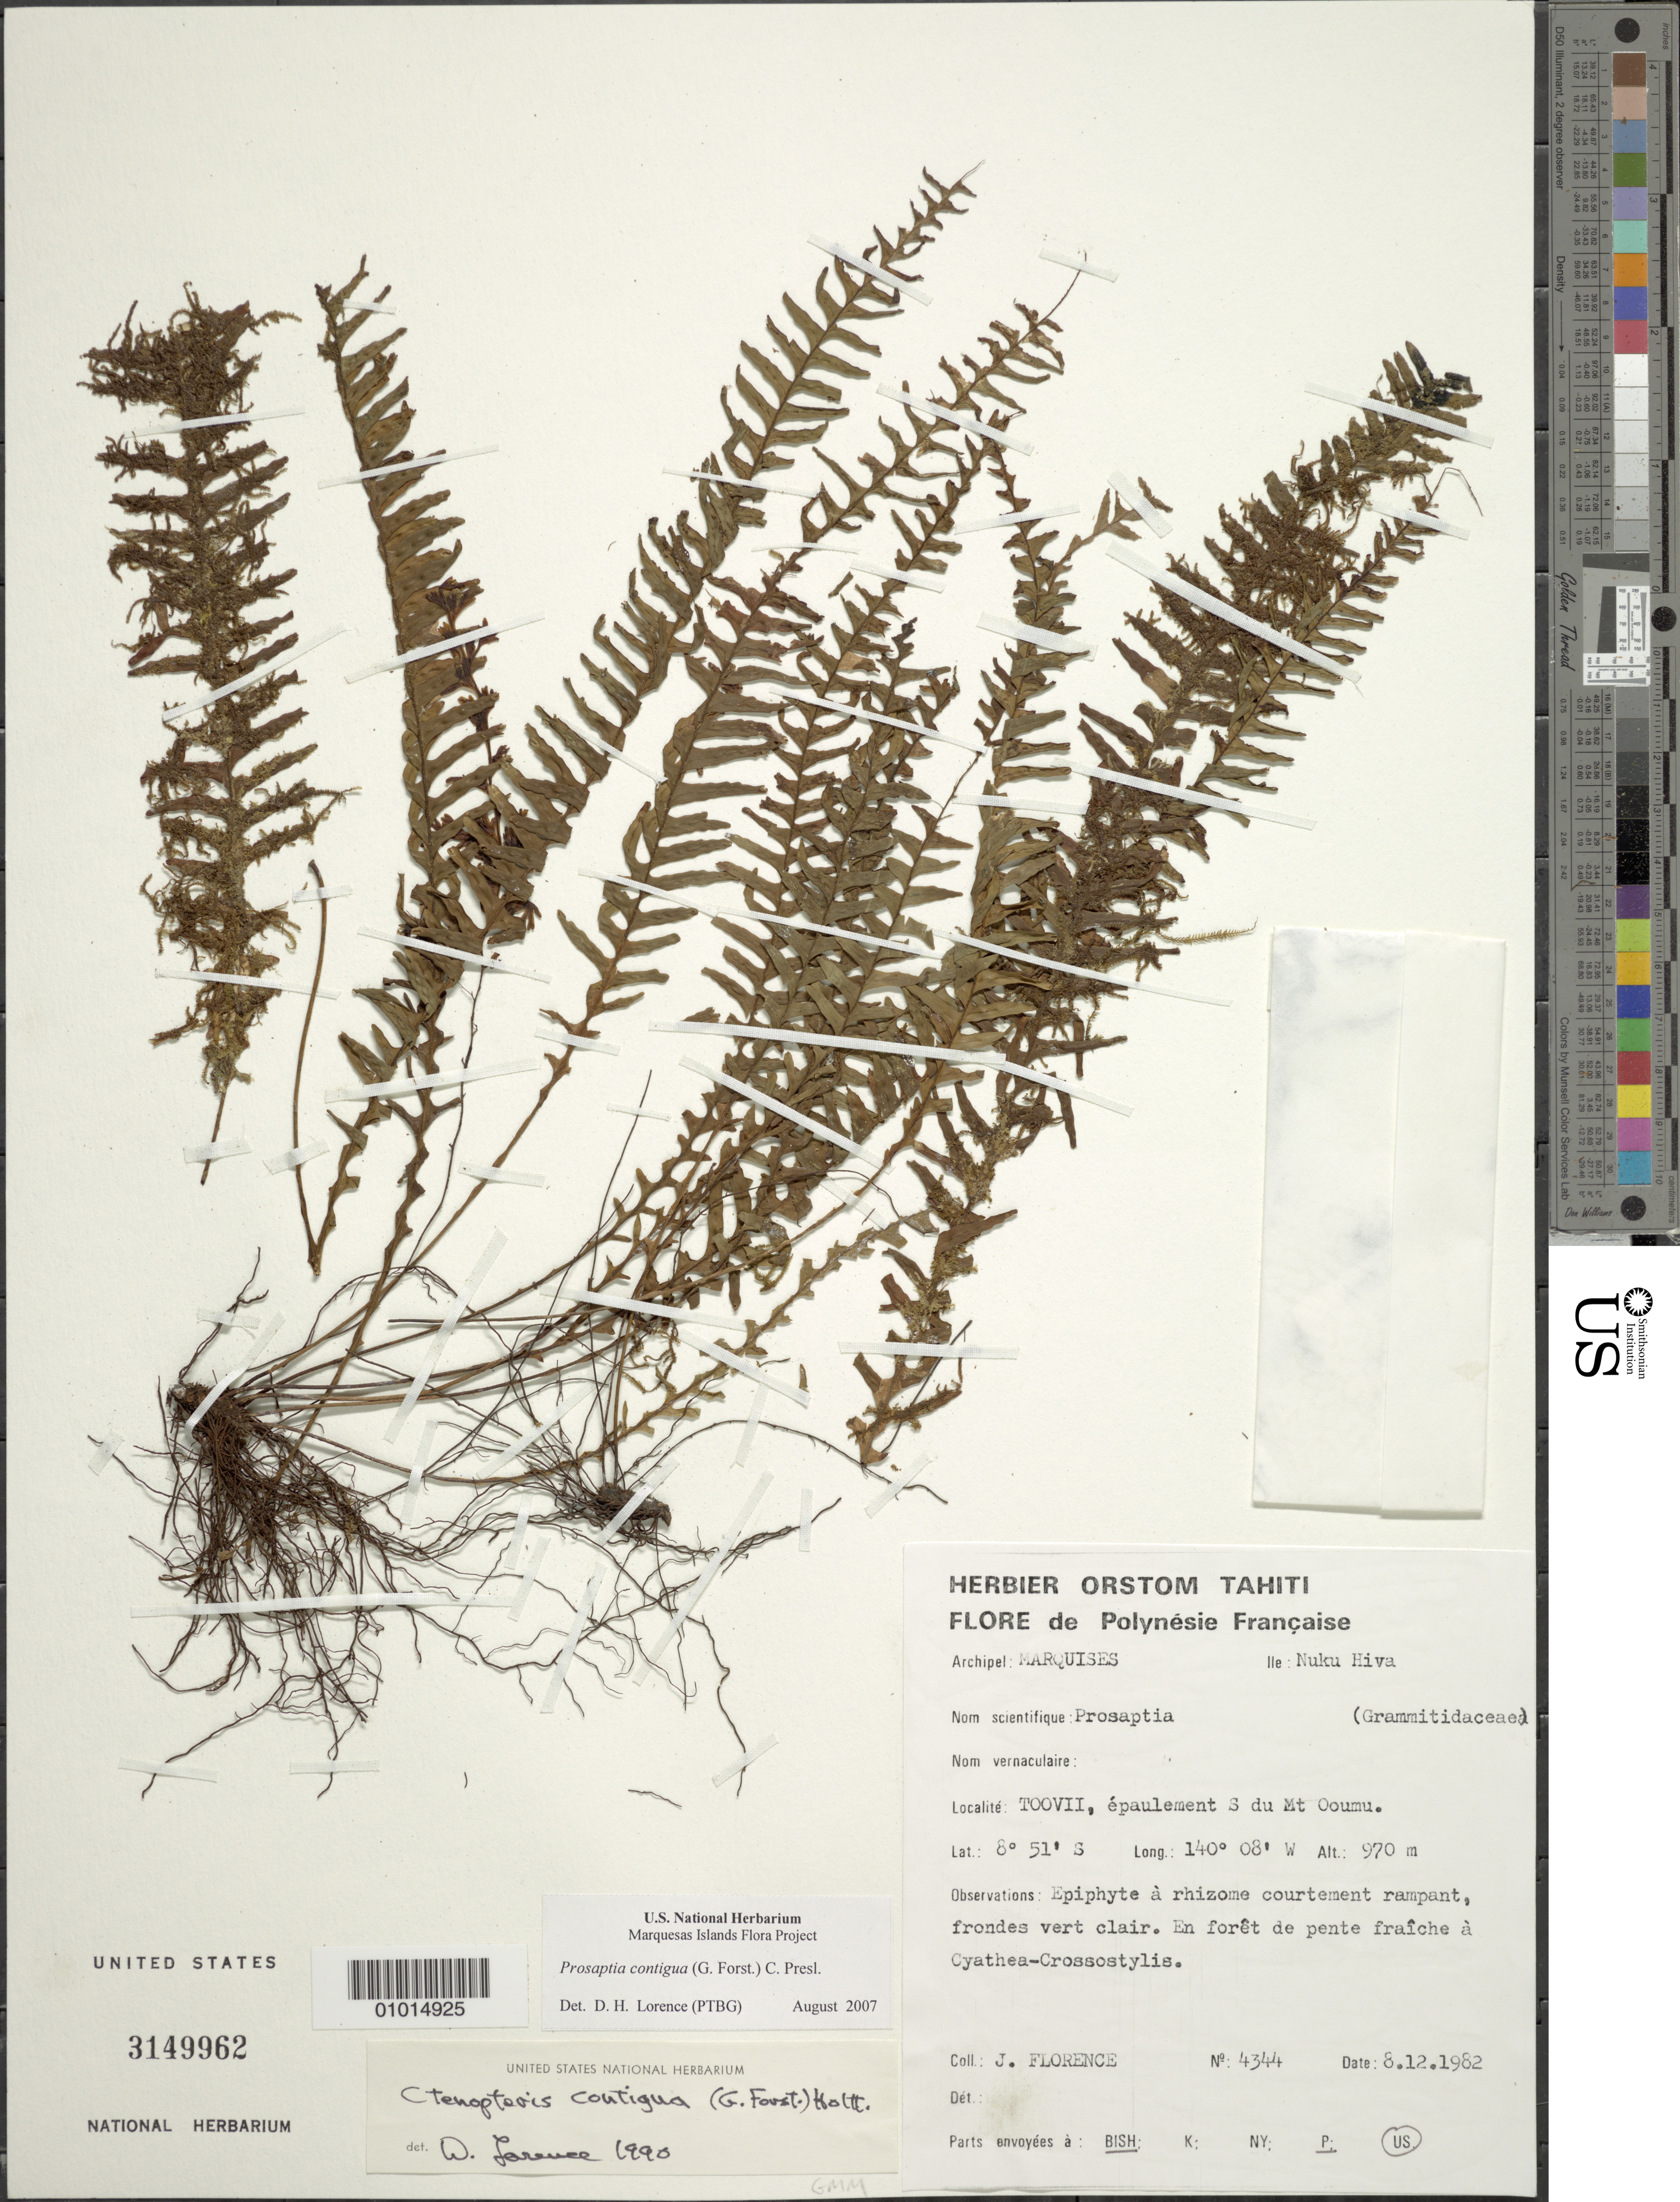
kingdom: Plantae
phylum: Tracheophyta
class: Polypodiopsida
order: Polypodiales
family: Polypodiaceae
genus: Prosaptia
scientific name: Prosaptia contigua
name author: (G. Forst.) Presl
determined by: Lorence, David H., (PTBG), National Tropical Botanical Garden (UNITED STATES)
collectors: J. Florence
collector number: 4344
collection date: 1982-12-08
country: French Polynesia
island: Nuku Hiva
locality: Toovii, épaulement S du Mt. Ooumu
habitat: En forêt de pente fraîche à Cyathea-Crossostylis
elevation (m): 970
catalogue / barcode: US 3149962